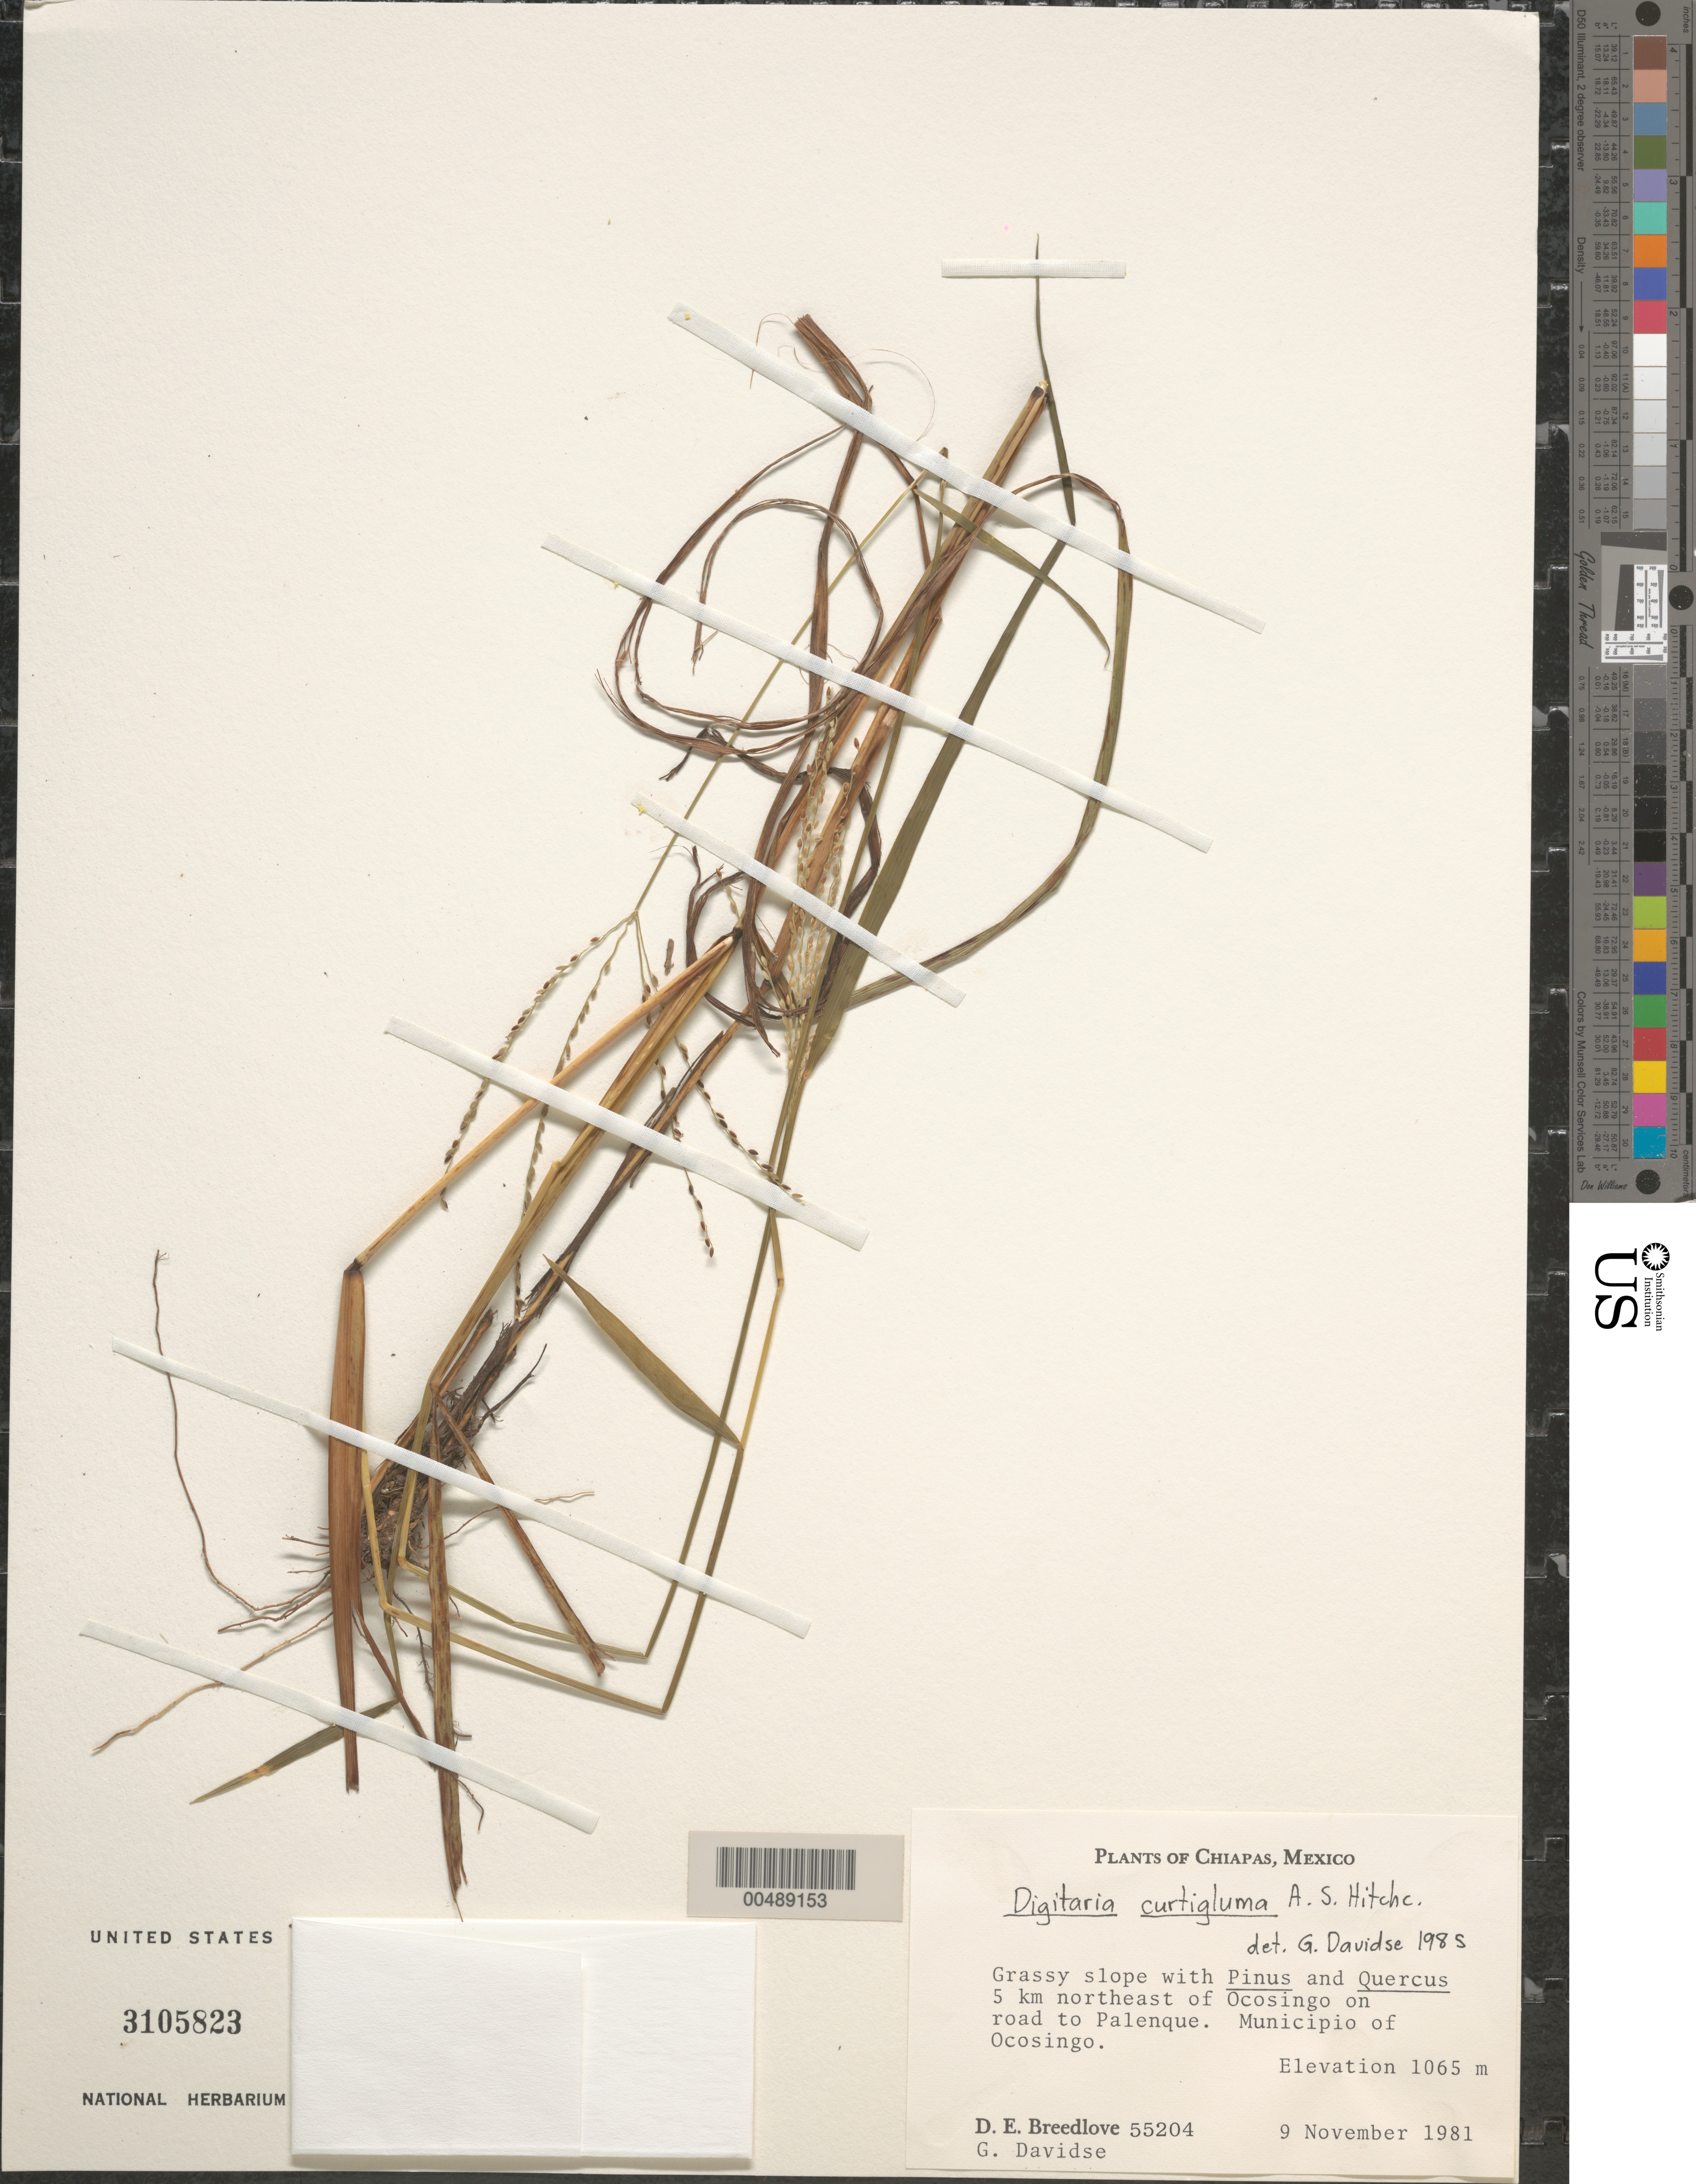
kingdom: Plantae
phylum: Tracheophyta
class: Liliopsida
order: Poales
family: Poaceae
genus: Digitaria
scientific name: Digitaria curtigluma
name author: Hitchc.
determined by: Davidse, Gerrit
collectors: D. E. Breedlove & G. Davidse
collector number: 55204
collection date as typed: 9 Nov 1981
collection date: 1981-11-09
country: Mexico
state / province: Chiapas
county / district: Ocosingo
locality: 5 km NE of Ocosingo on rd to Palenque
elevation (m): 1065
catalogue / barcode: US 3105823